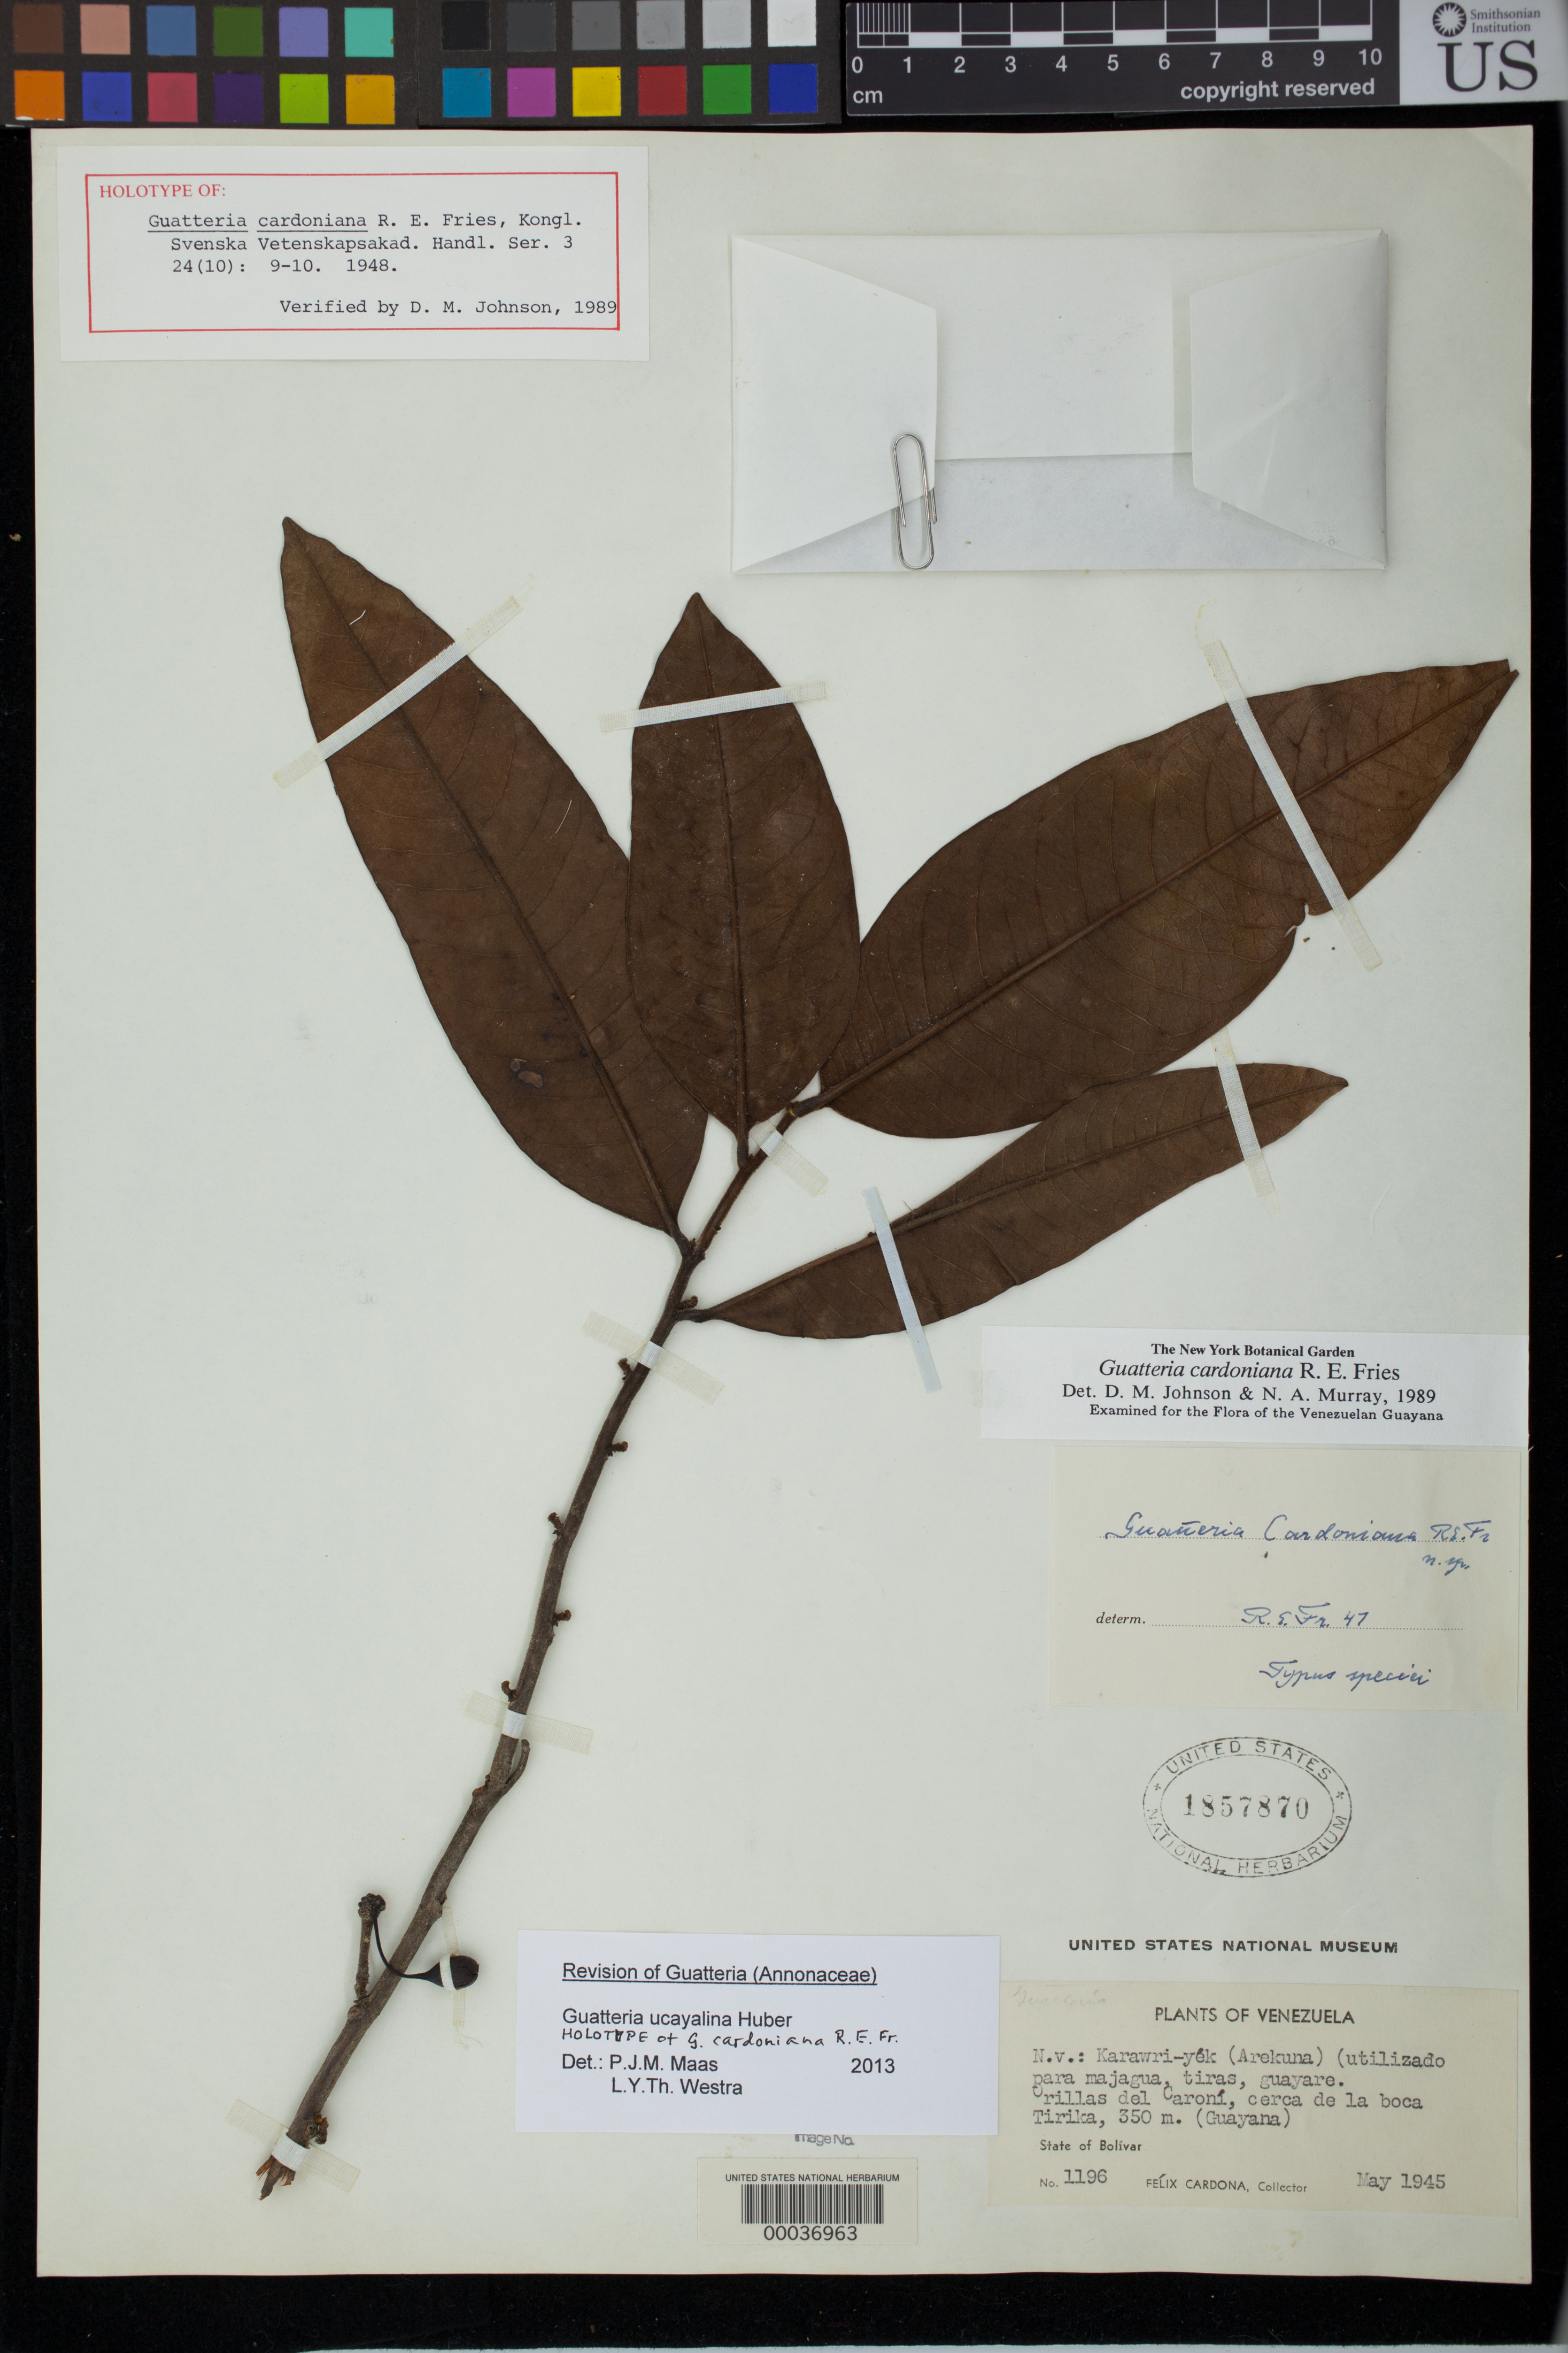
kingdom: Plantae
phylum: Tracheophyta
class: Magnoliopsida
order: Magnoliales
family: Annonaceae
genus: Guatteria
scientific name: Guatteria cardoniana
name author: R.E. Fr.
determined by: Johnson, D. M.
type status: Holotype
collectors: F. Cardona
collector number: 1196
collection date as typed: May 1945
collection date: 1945-05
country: Venezuela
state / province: Bolivar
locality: Karawri-yek, Arekuna, orillas del Caroni, cerca de La Boca Tirika.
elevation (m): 350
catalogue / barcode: US 1857870